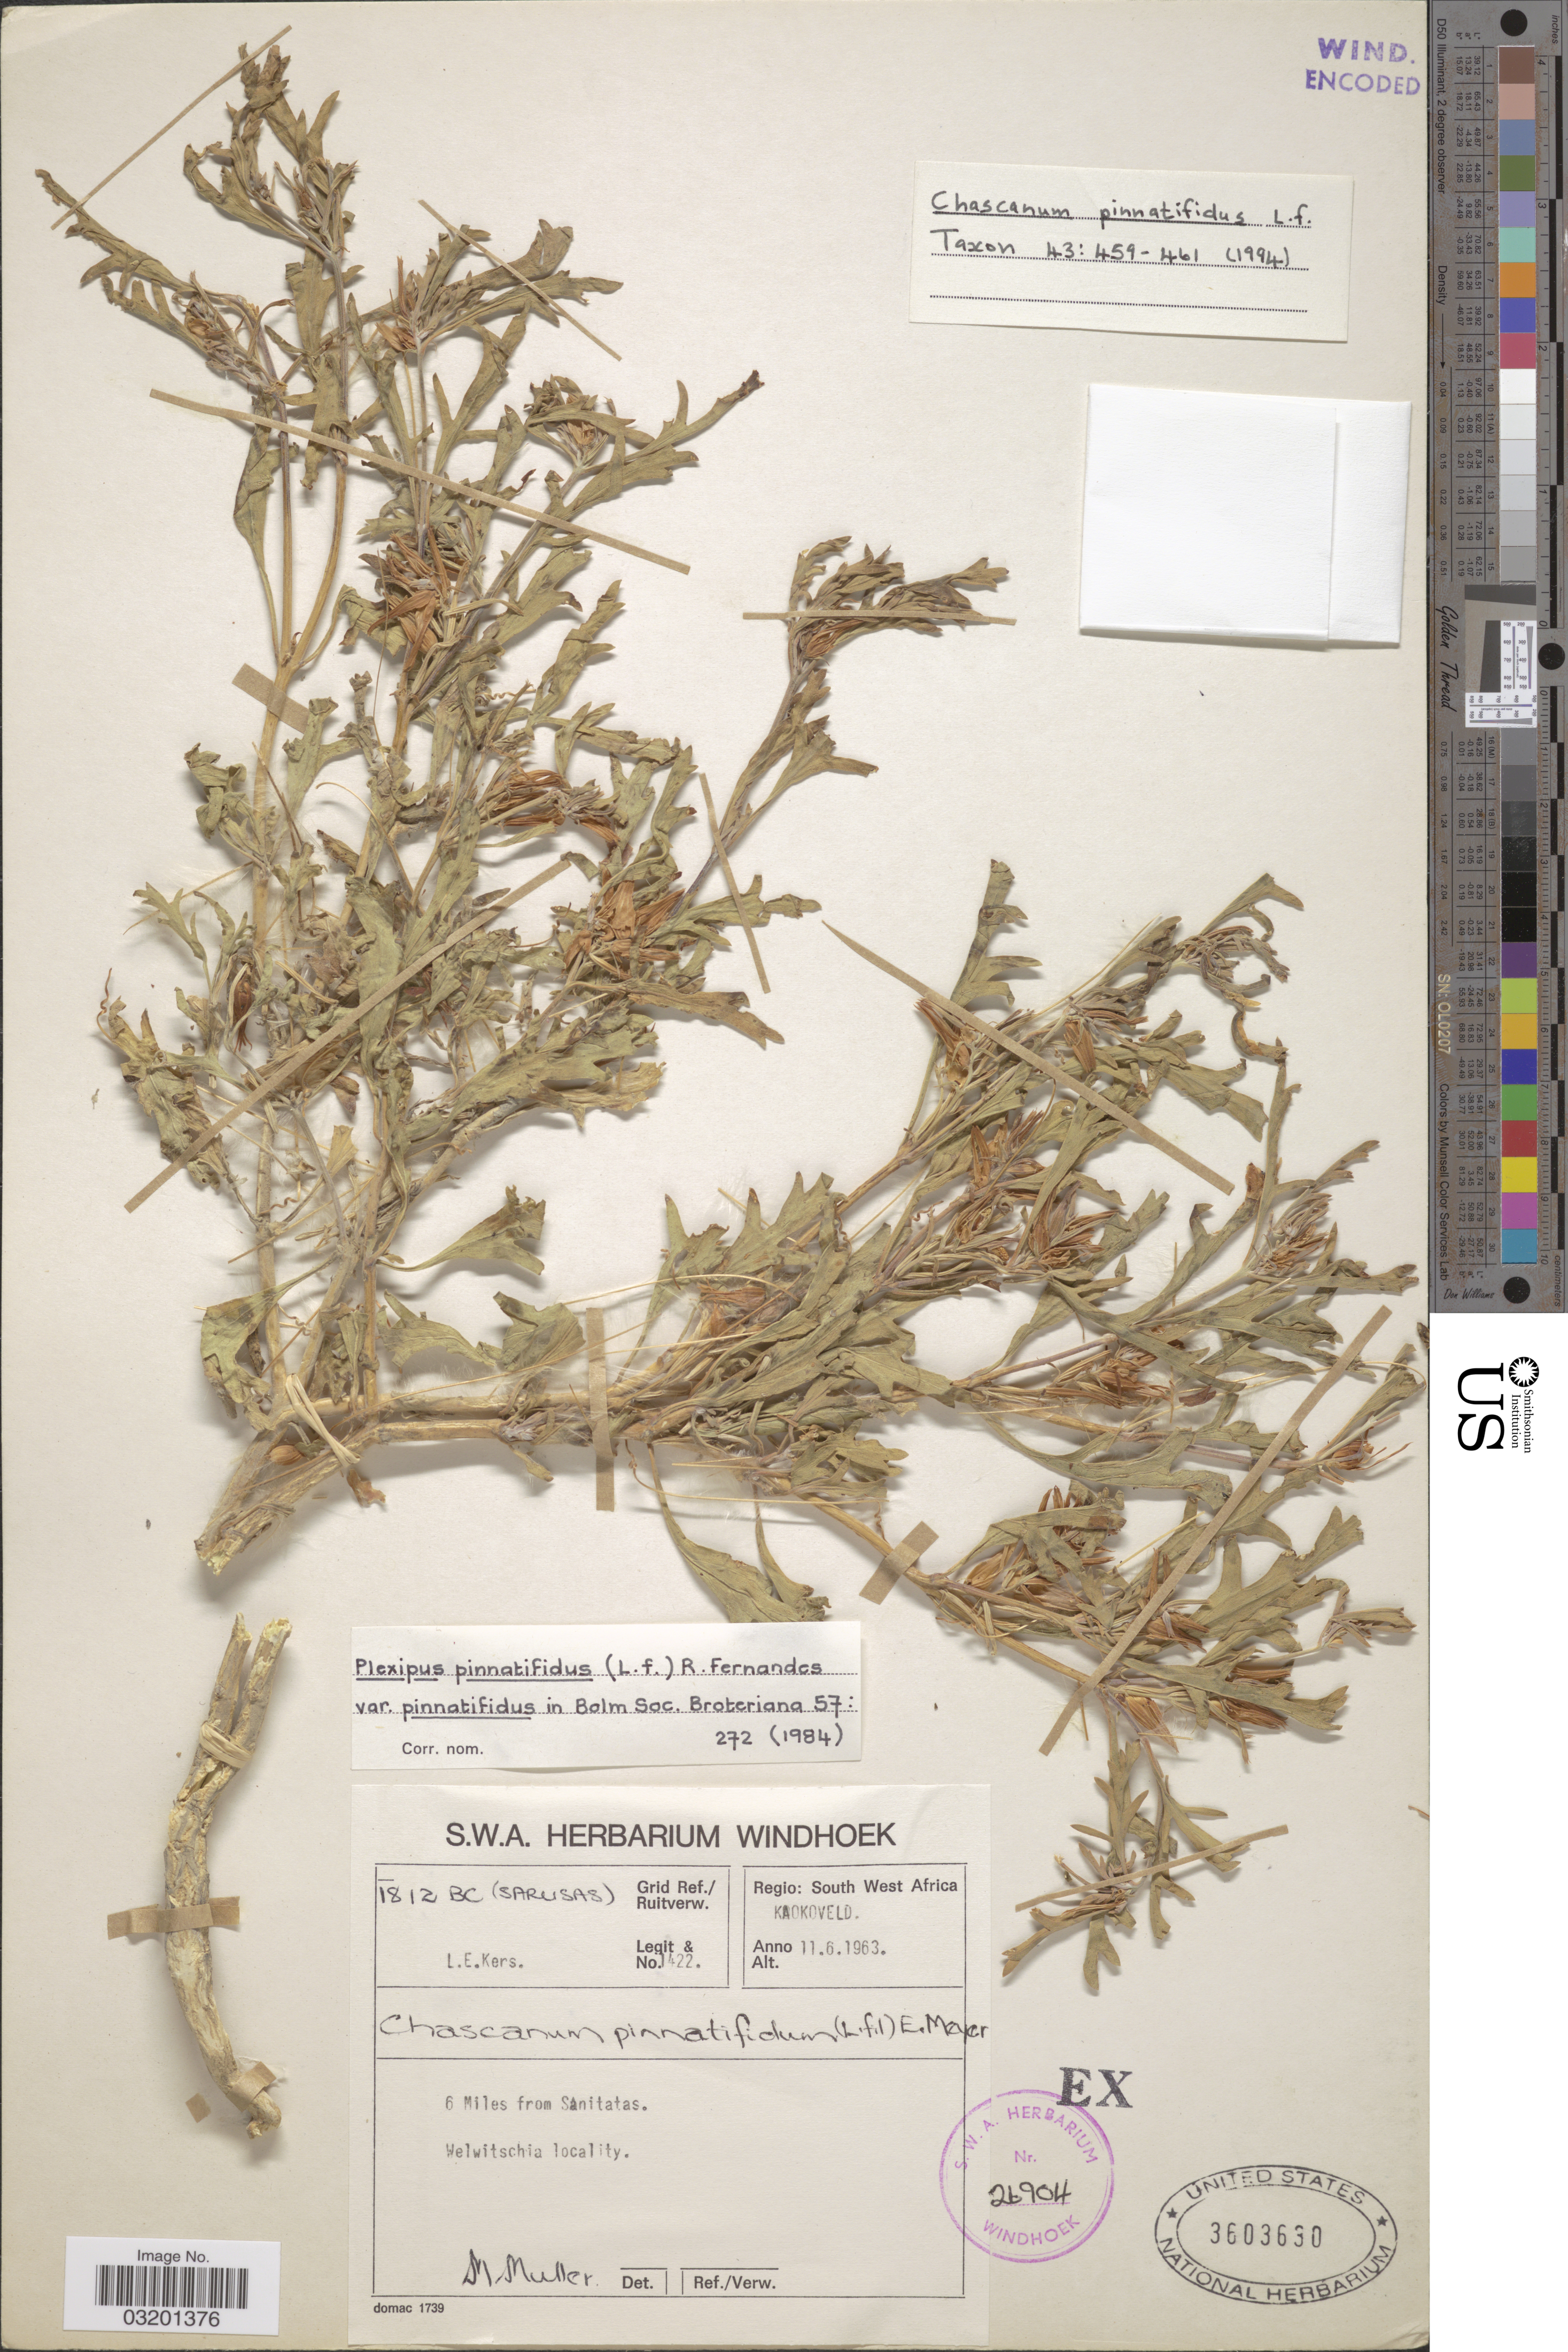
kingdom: Plantae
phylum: Tracheophyta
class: Magnoliopsida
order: Lamiales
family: Verbenaceae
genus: Chascanum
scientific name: Chascanum pinnatifidum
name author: (L. f.) E. Mey.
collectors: L. E. Kers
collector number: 1422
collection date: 1963-06-11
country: Namibia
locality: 1812BC (Sarusas) Grid ref./ruitverw., Regio: South West Africa, Kaokoveld. 6 Miles from Sanitatas.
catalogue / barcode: US 3603630